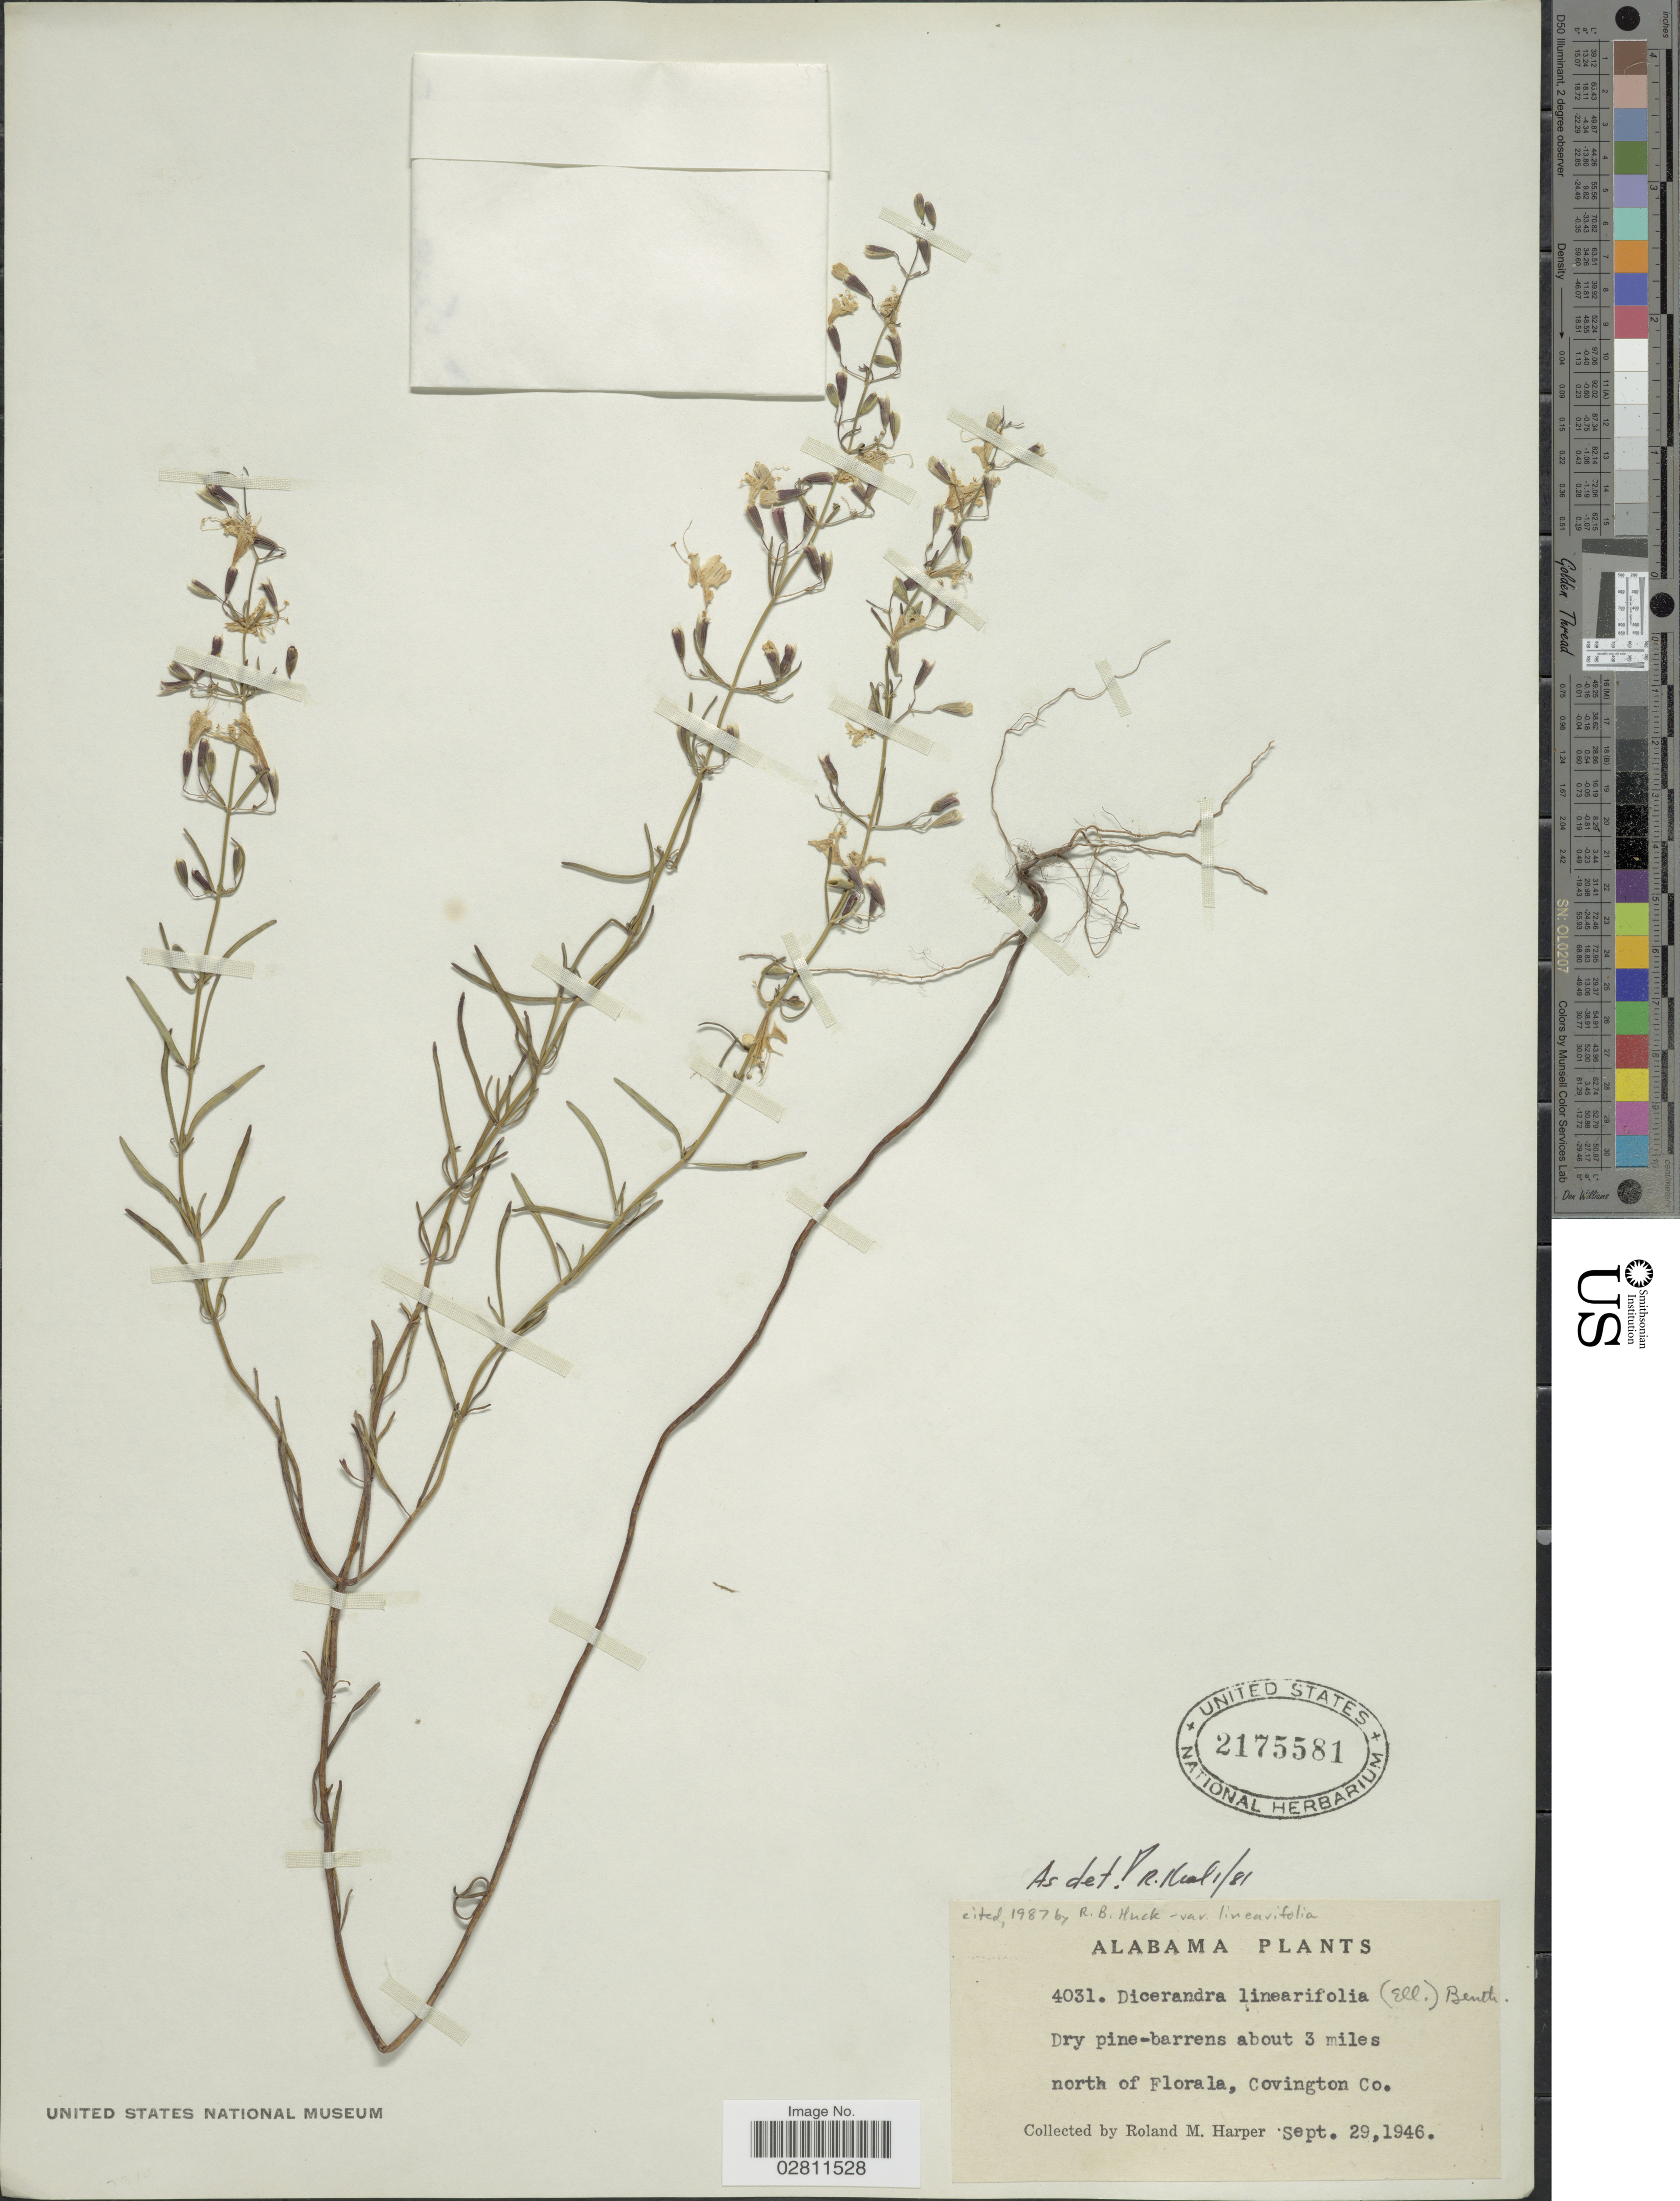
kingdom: Plantae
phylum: Tracheophyta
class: Magnoliopsida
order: Lamiales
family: Lamiaceae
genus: Dicerandra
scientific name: Dicerandra linearifolia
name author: (Elliott) Benth.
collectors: R. M. Harper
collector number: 4031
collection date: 1946-09-29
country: United States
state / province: Alabama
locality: Dry pine-barrens about 3 miles north of Florala, Covington Co.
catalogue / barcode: US 2175581